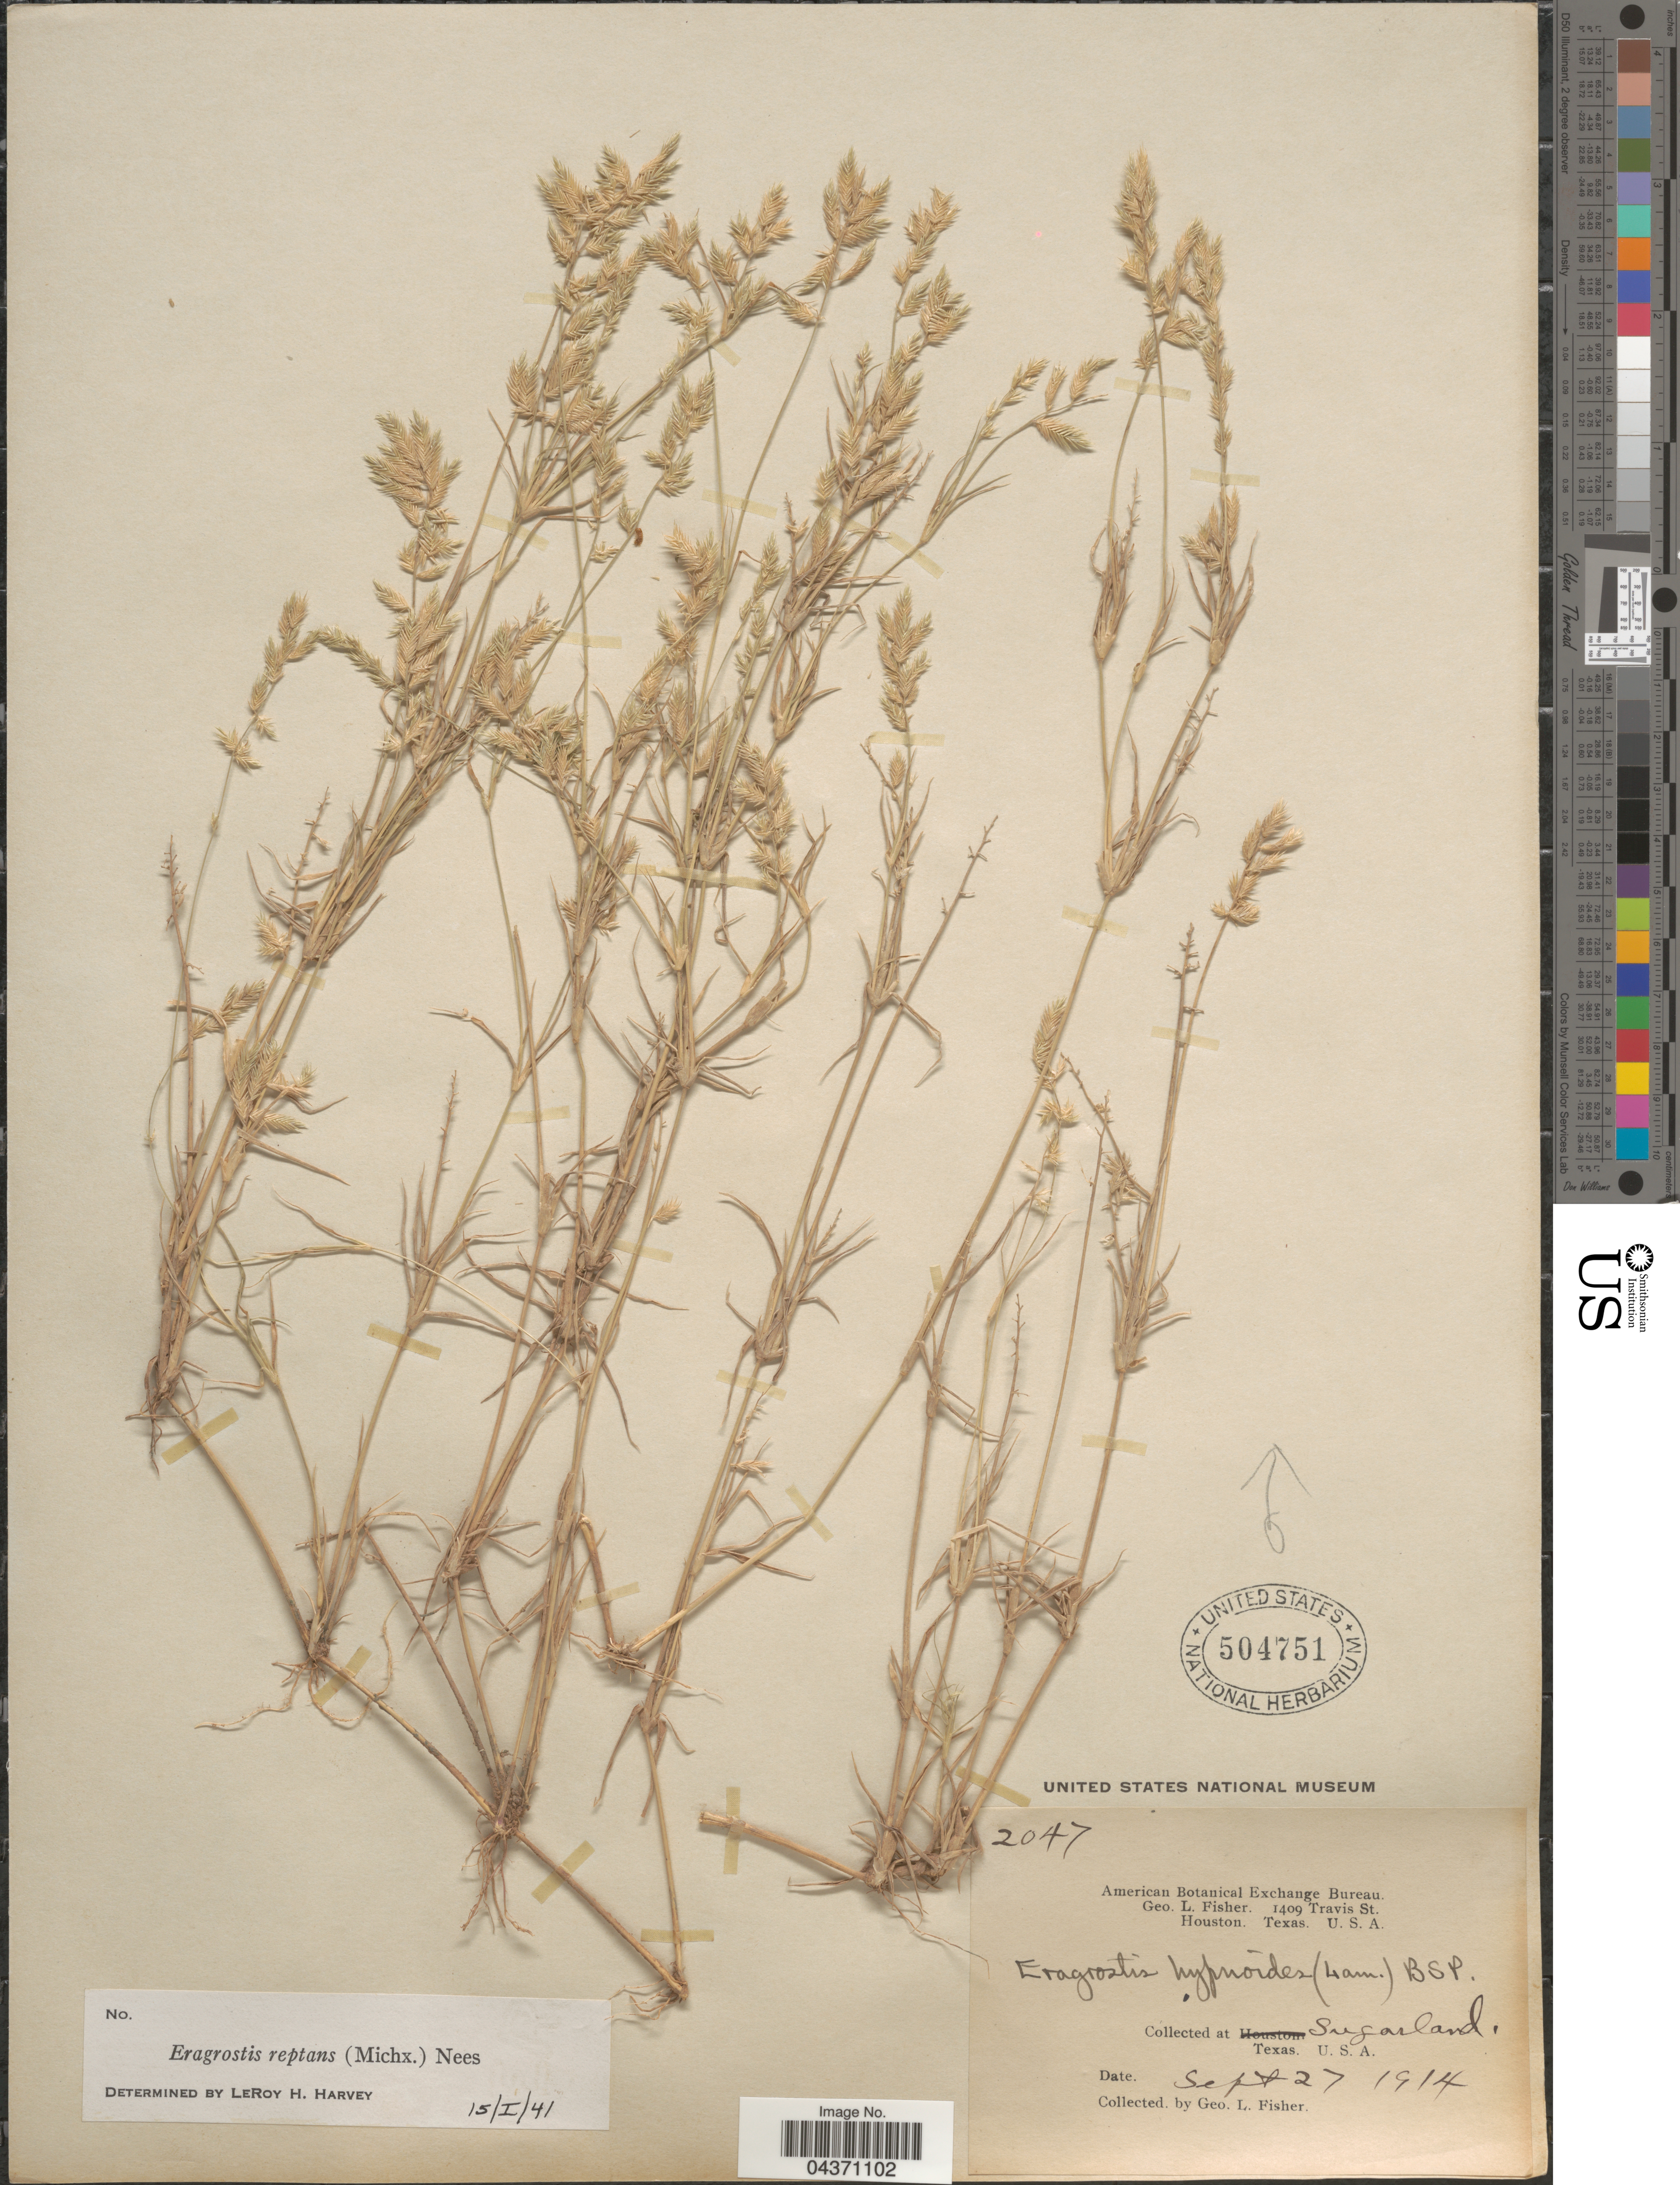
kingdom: Plantae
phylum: Tracheophyta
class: Liliopsida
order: Poales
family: Poaceae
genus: Eragrostis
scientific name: Eragrostis reptans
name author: (Michx.) Nees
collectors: G. L. Fisher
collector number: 2047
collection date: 1914-09-27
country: United States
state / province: Texas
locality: Sugarland.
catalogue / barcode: US 504751